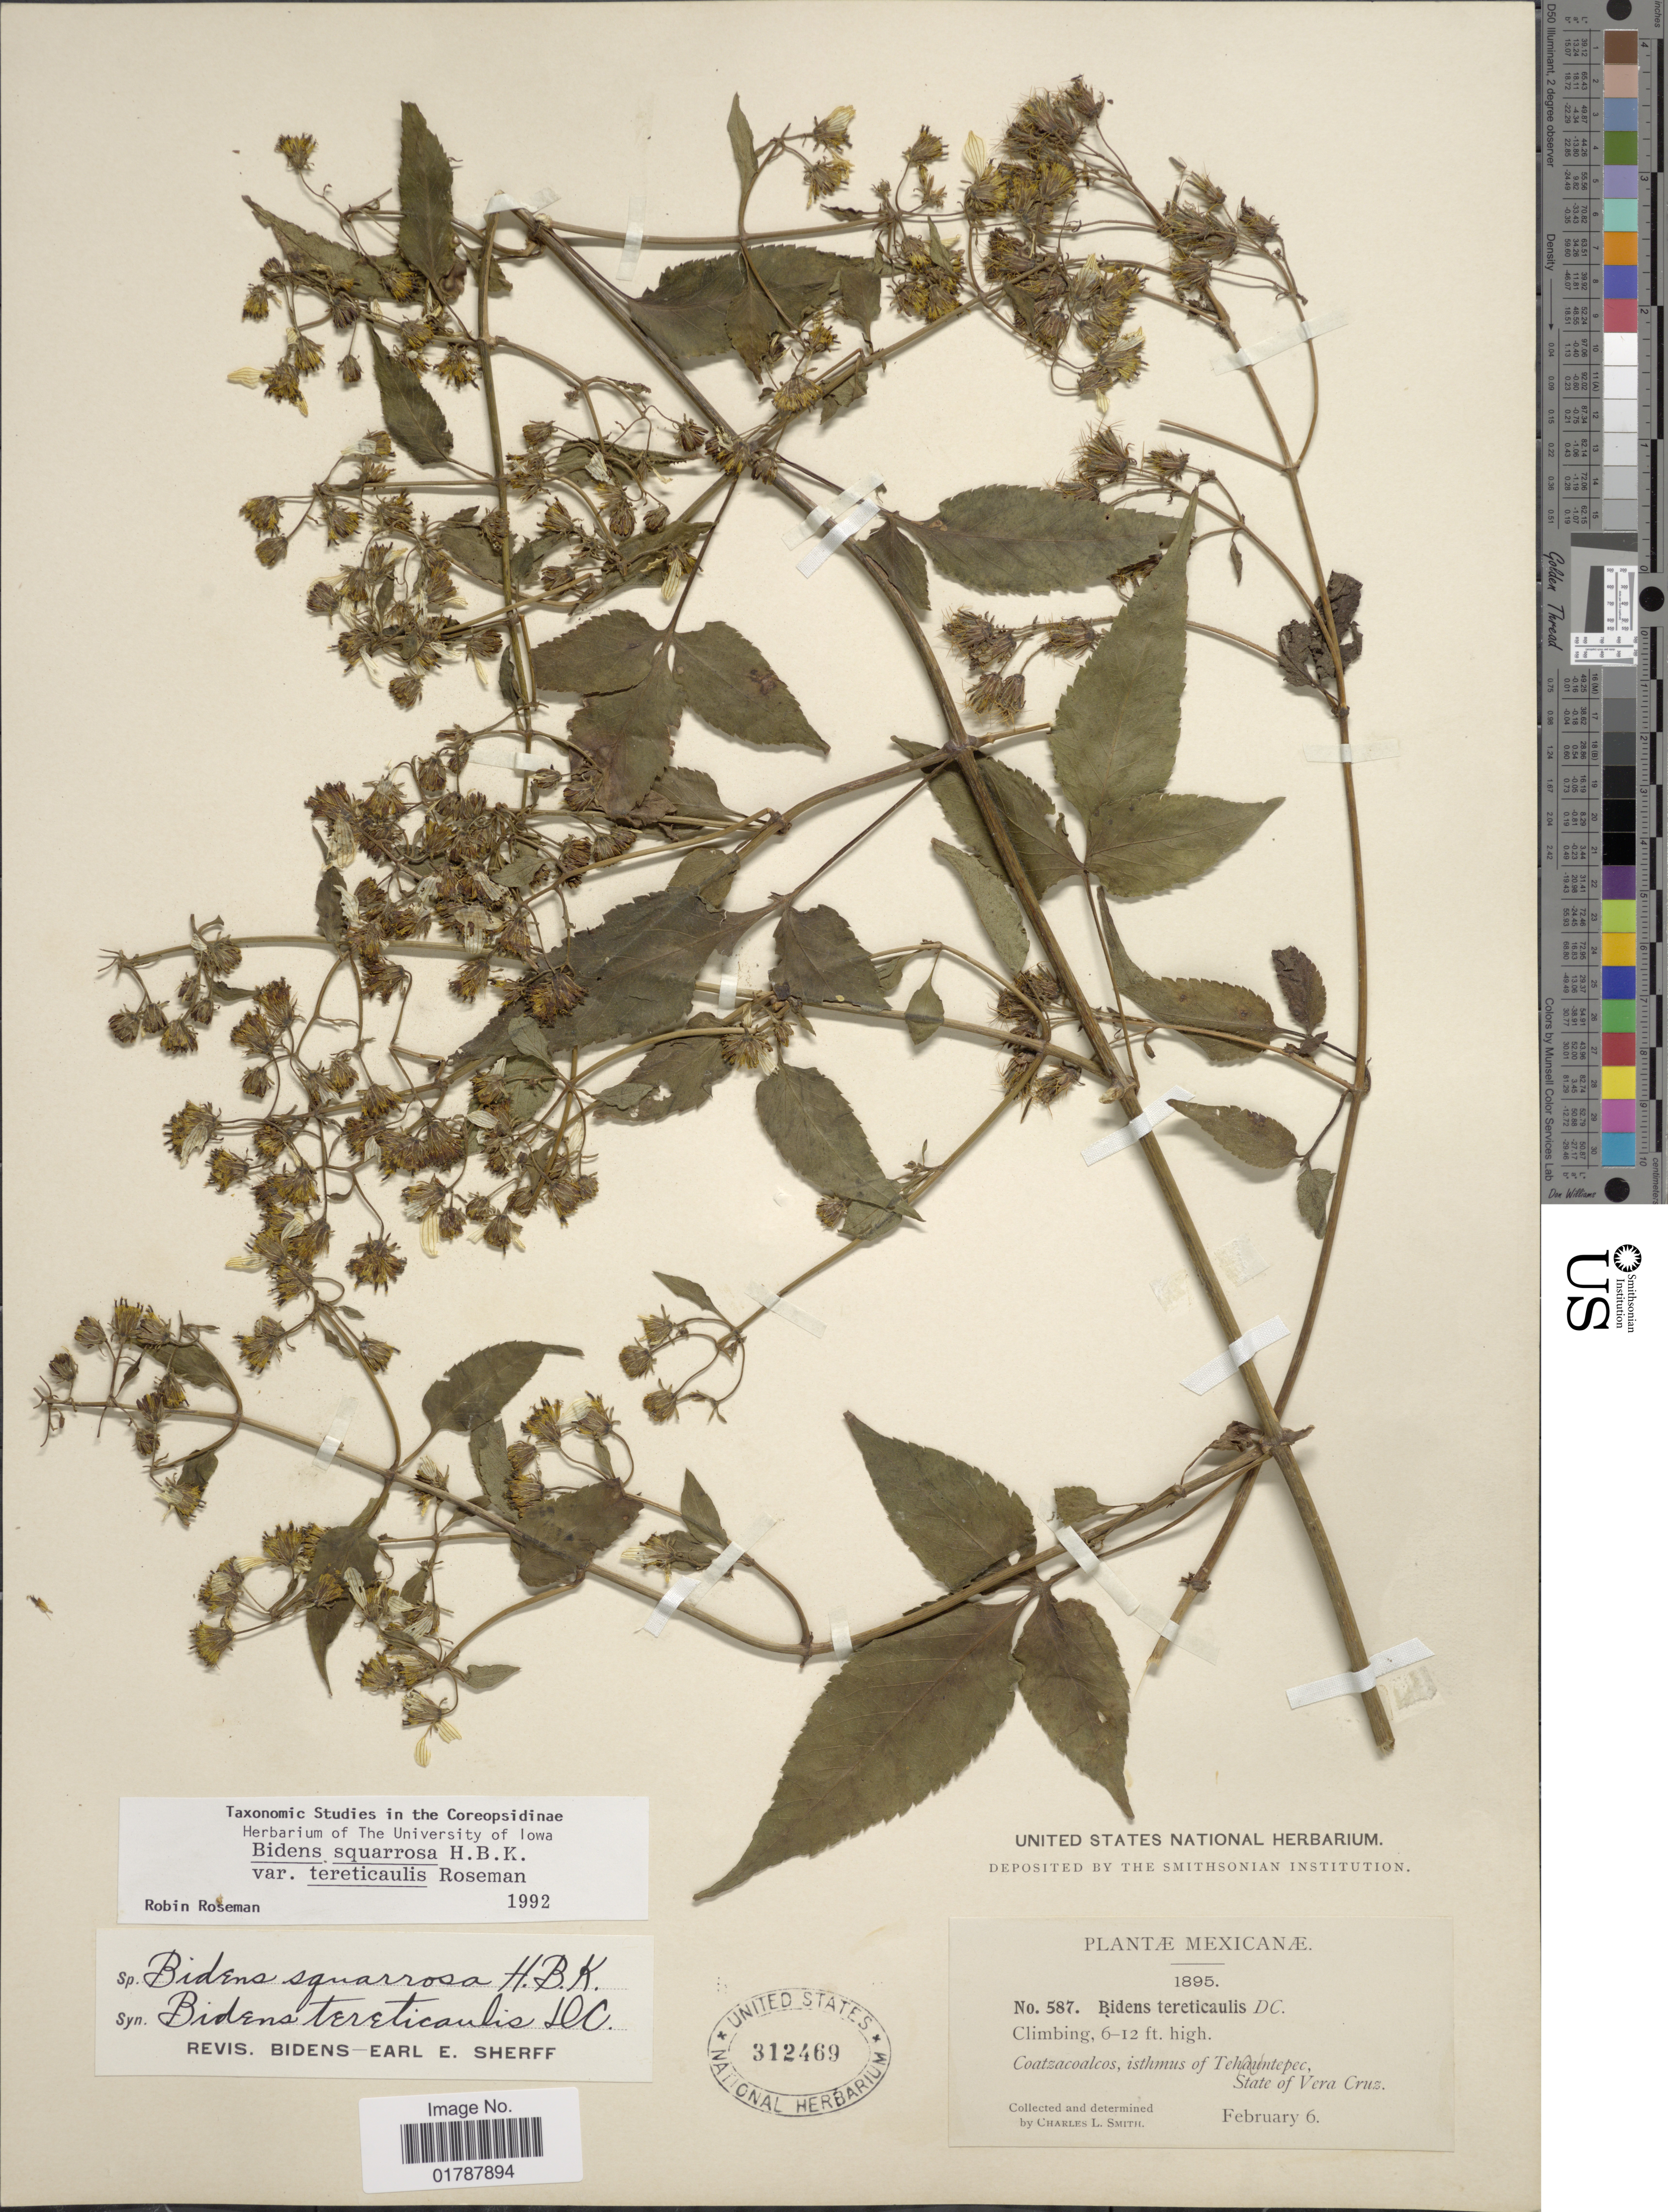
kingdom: Plantae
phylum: Tracheophyta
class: Magnoliopsida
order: Asterales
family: Asteraceae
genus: Bidens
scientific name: Bidens squarrosa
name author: Kunth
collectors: C. L. Smith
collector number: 587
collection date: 1895-02-06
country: Mexico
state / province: Veracruz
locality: Coatzazoalcos, Isthmus of Tehuantepec, State of Vera Cruz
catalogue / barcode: US 312469